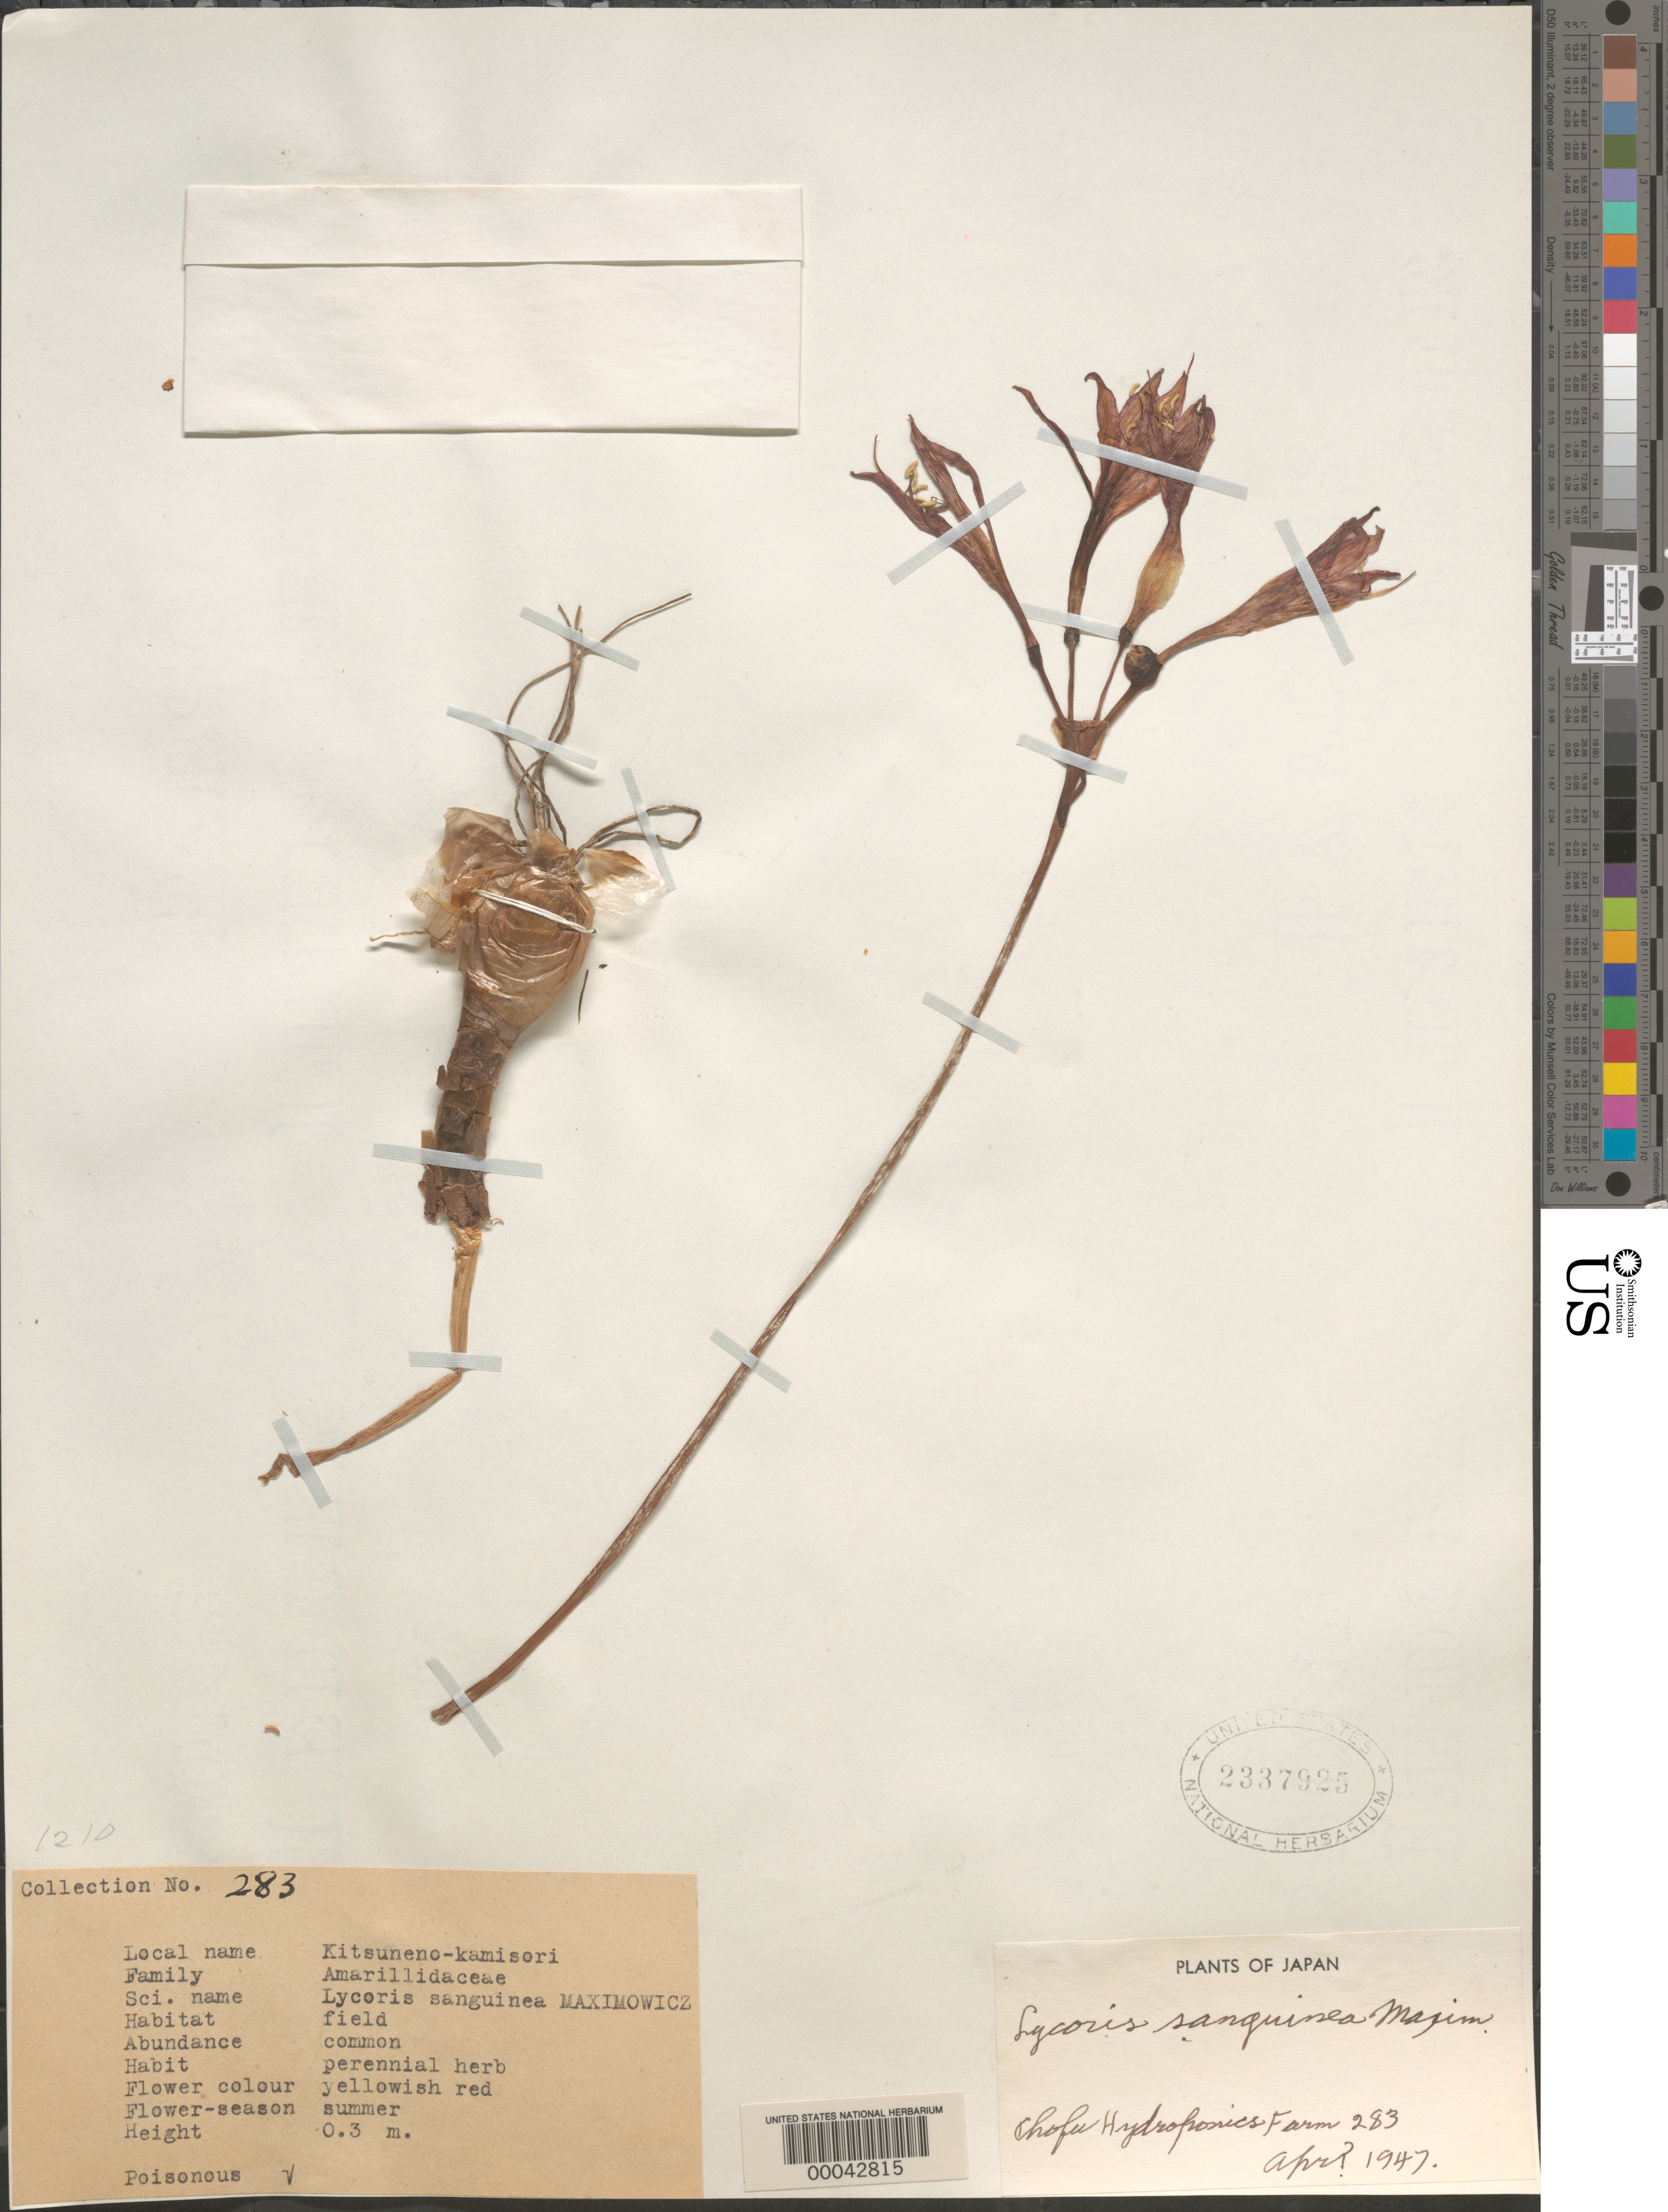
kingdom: Plantae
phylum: Tracheophyta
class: Liliopsida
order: Asparagales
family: Amaryllidaceae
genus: Lycoris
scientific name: Lycoris sanguinea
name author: Maxim.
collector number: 283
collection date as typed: Apr 1947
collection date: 1947-04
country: Japan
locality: Chofu hydroponics farm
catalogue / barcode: US 2337925